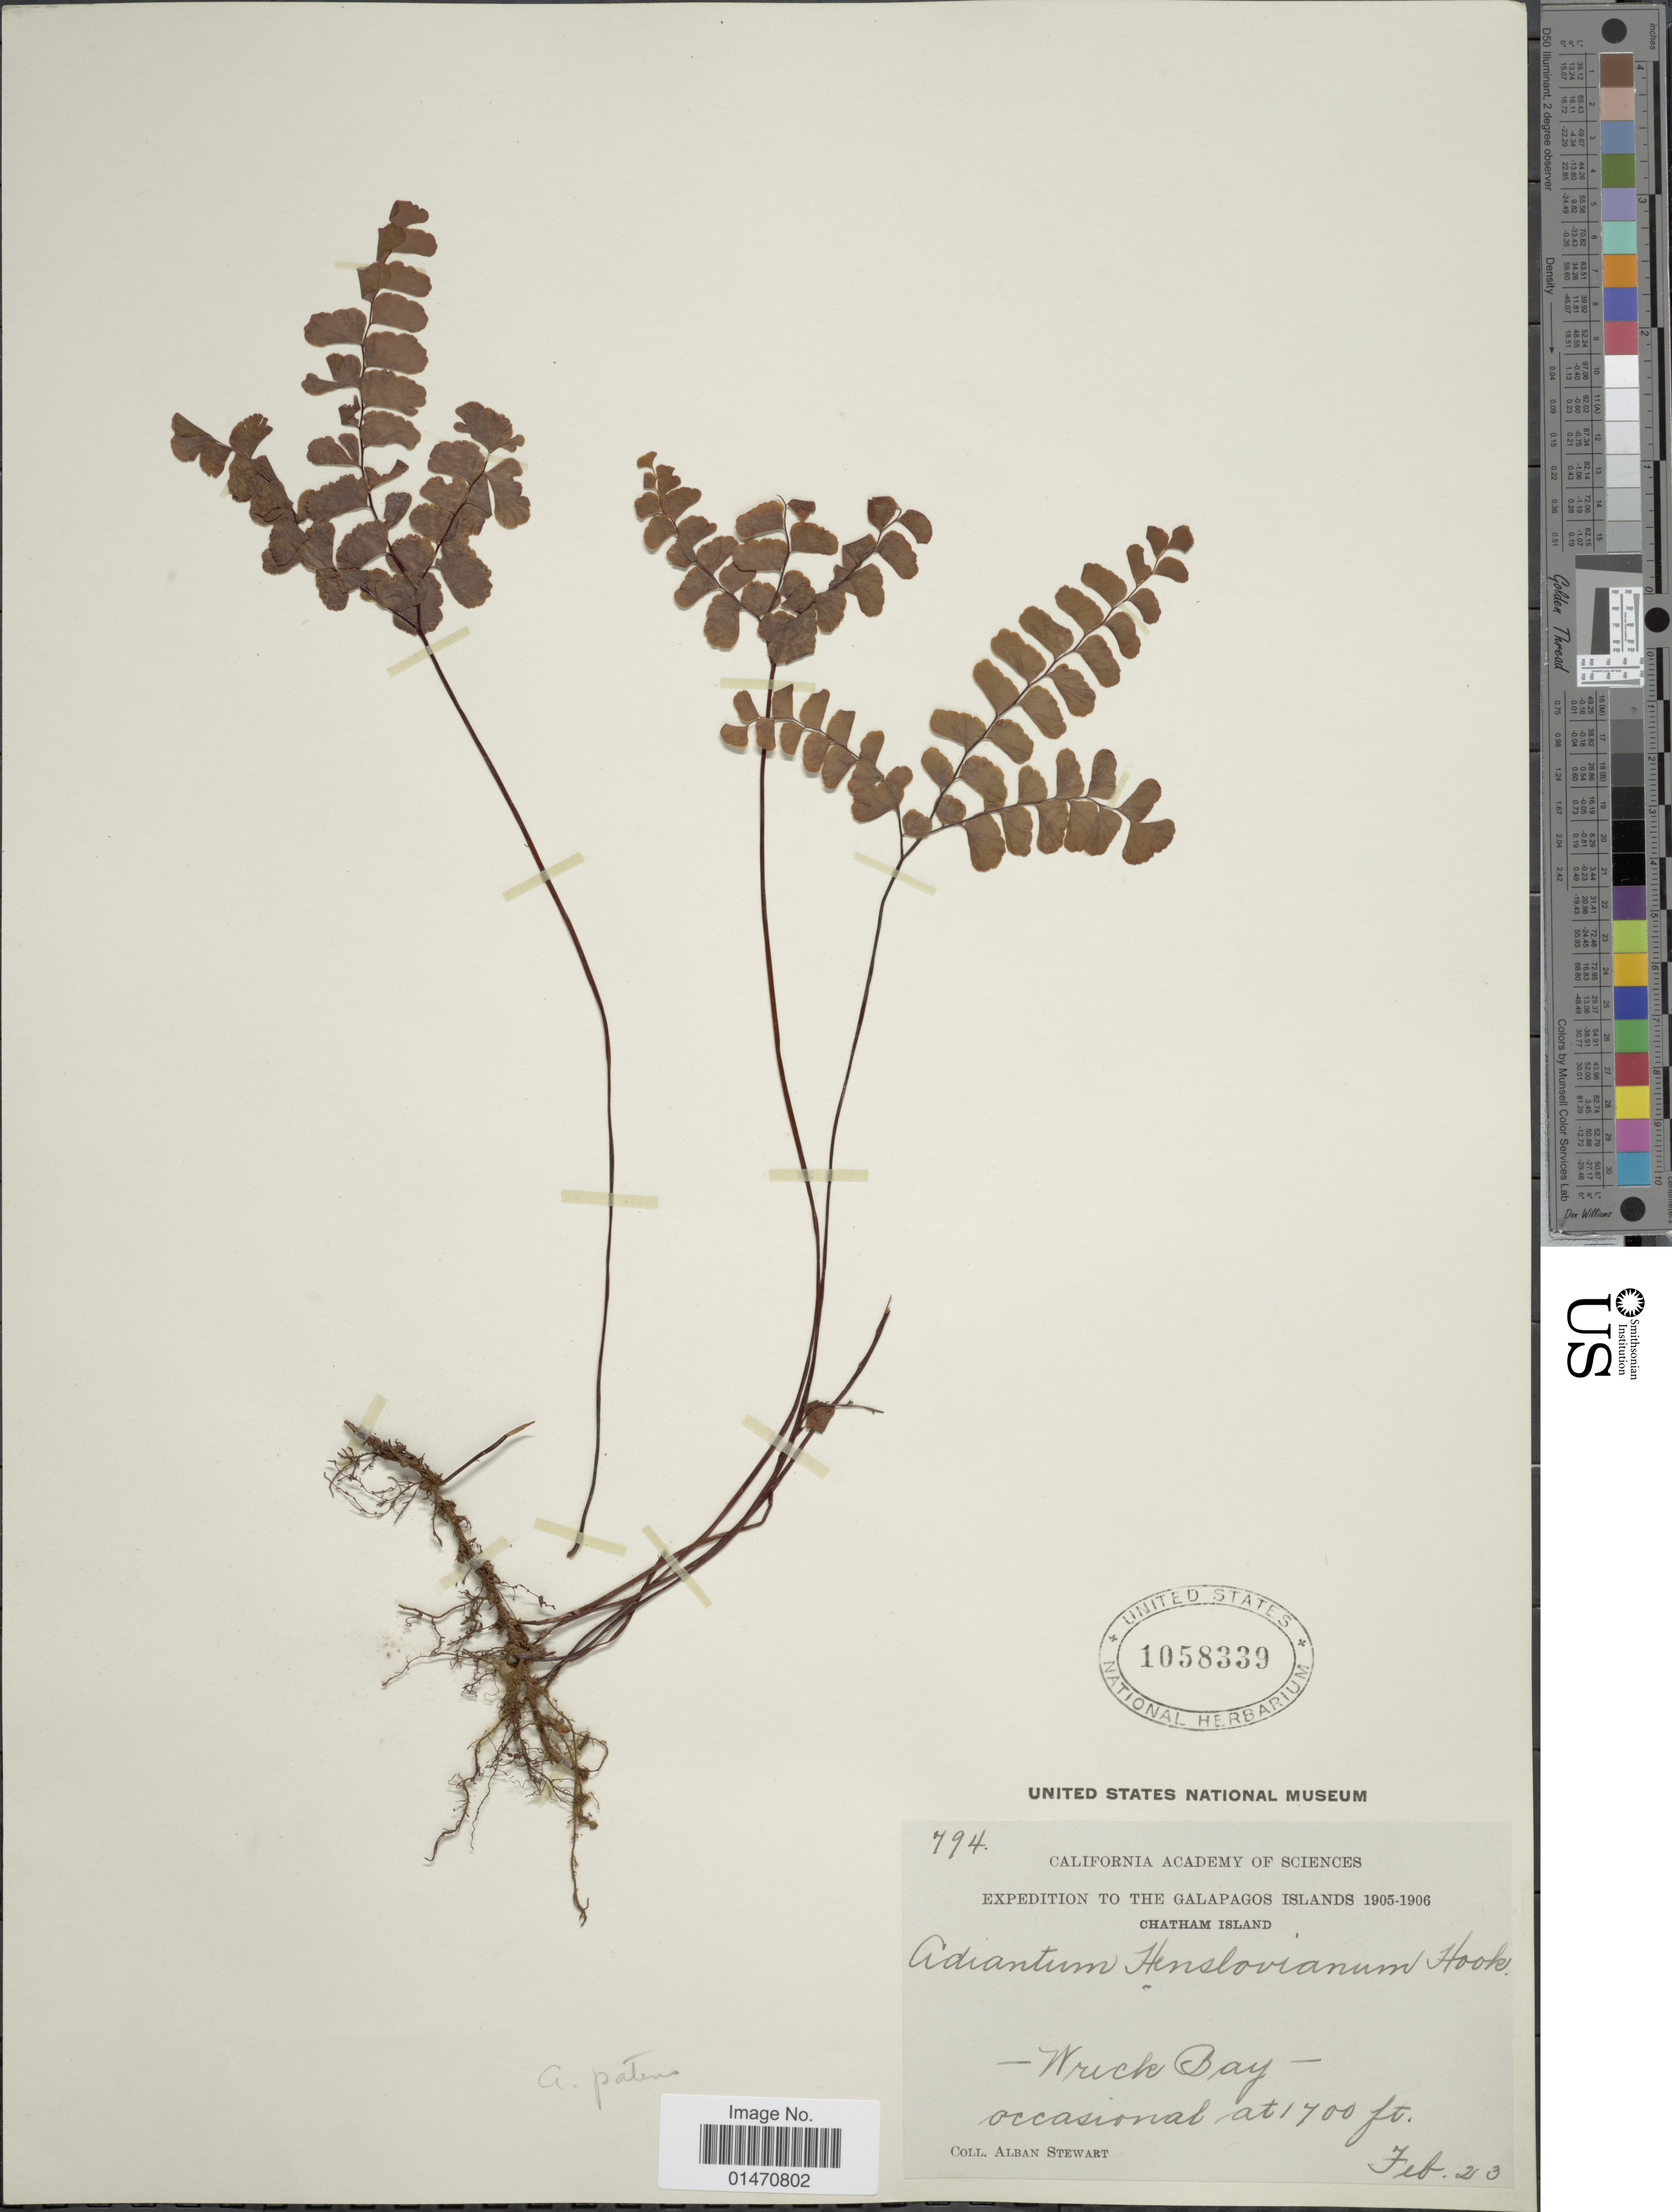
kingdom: Plantae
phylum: Tracheophyta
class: Polypodiopsida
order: Polypodiales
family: Pteridaceae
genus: Adiantum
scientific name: Adiantum patens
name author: Willd.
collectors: A. Stewart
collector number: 794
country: Ecuador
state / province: Colón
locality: Galapagos Islands, Chatham Island, Wreck Bay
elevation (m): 518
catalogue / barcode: US 1058339